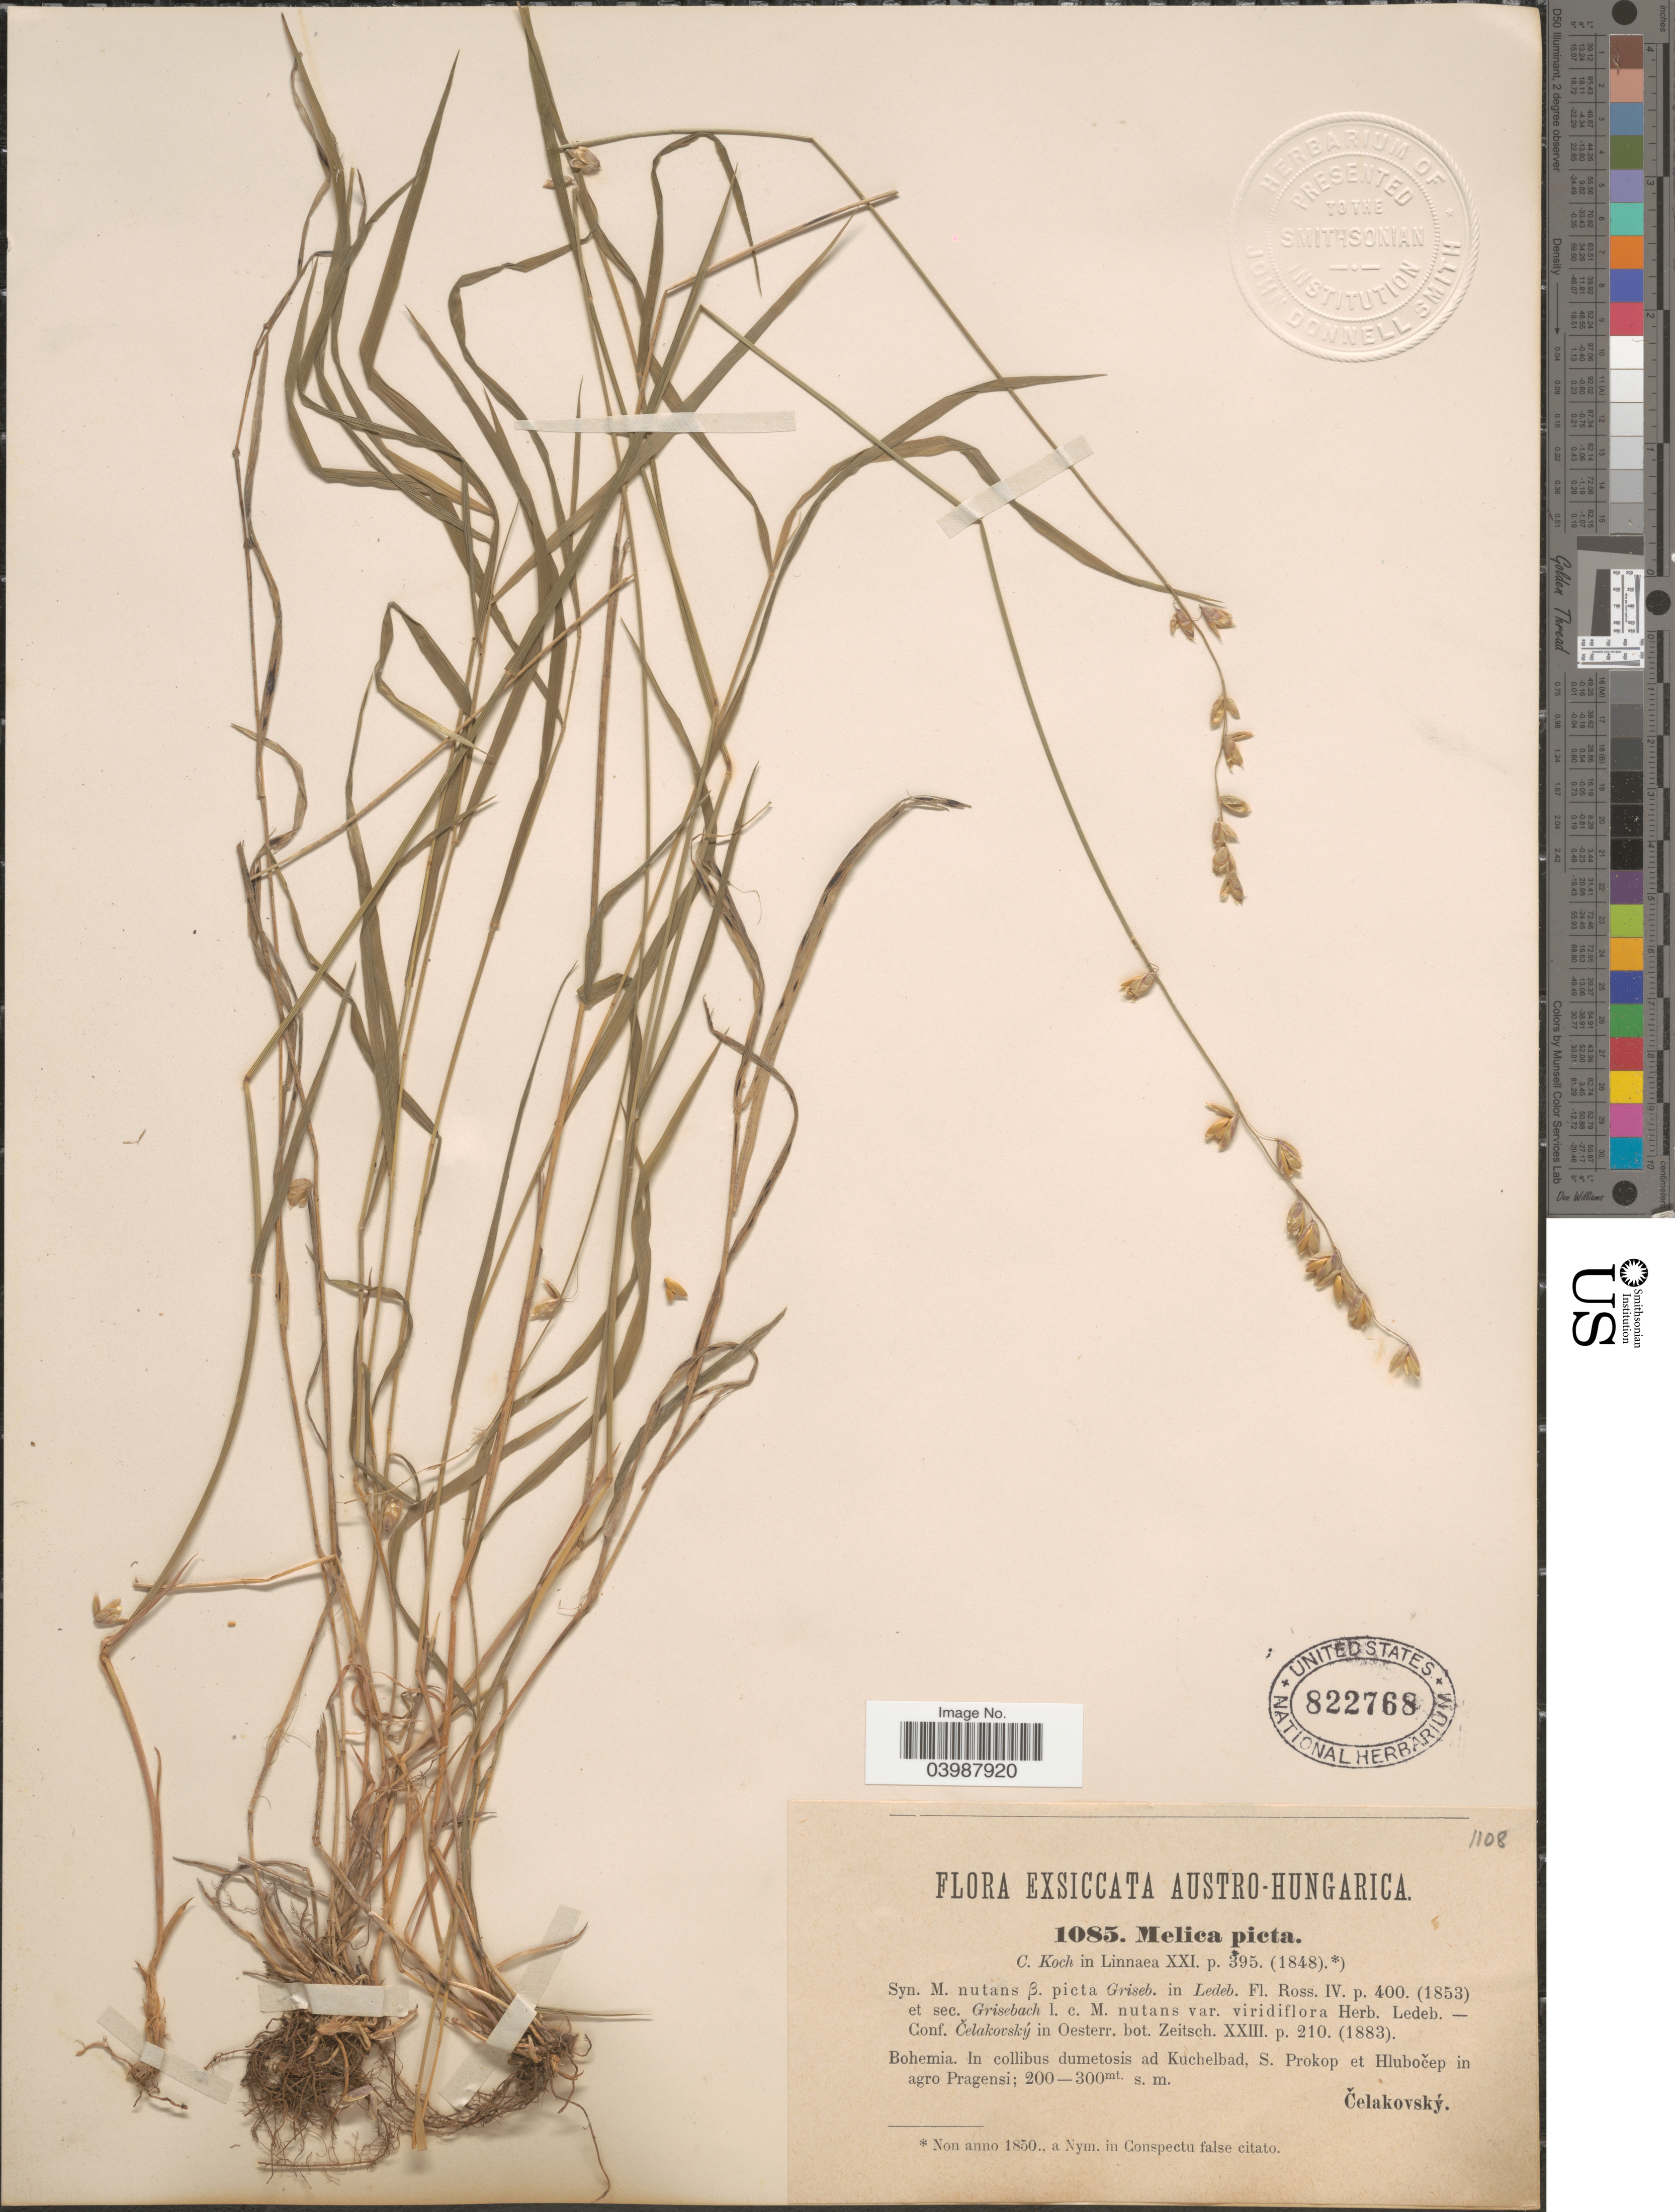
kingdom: Plantae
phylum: Tracheophyta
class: Liliopsida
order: Poales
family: Poaceae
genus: Melica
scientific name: Melica picta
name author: K. Koch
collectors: Celakovsky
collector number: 1085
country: Czechia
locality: Austro-Hungarica. Bohemia. In collibus dumetosis ad Kuchelbad, S. Prokop et Hlubočep in agro Pragensi.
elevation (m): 200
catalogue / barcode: US 822768